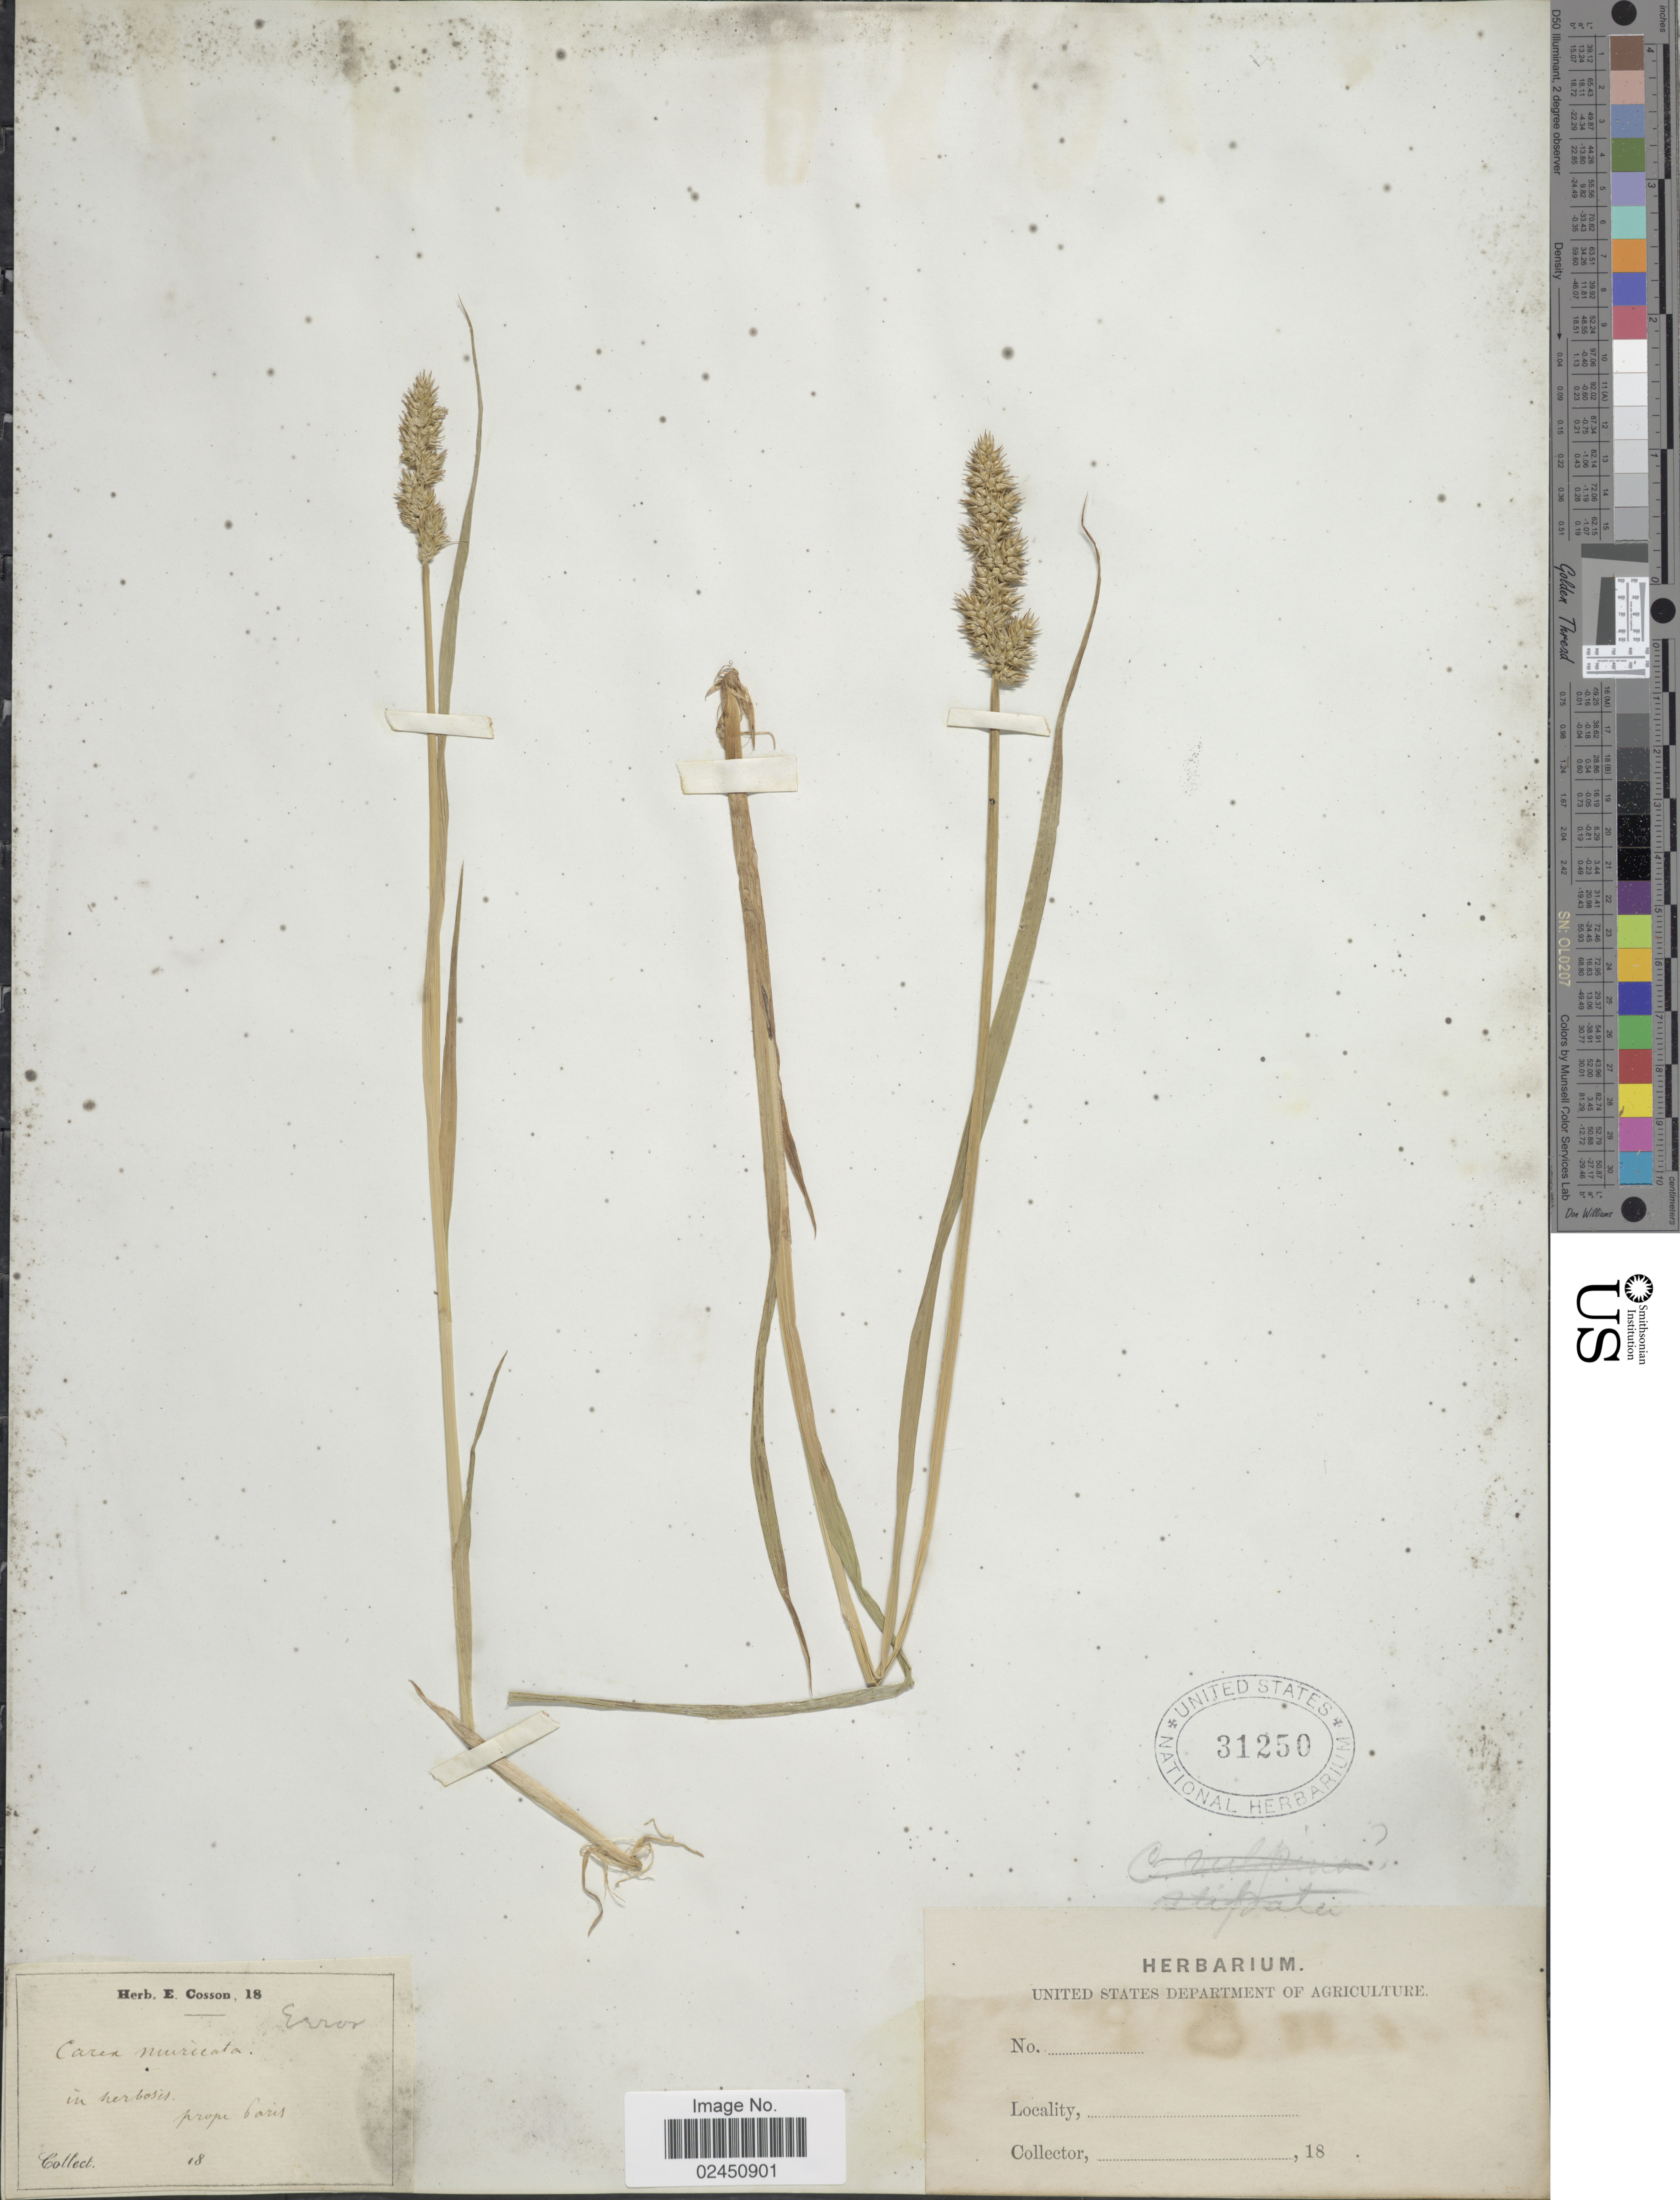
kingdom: Plantae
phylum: Tracheophyta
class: Liliopsida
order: Poales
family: Cyperaceae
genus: Carex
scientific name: Carex muricata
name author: L.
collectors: ex herb. E. Cosson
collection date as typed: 18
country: France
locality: In herbosis prope Paris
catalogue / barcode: US 31250